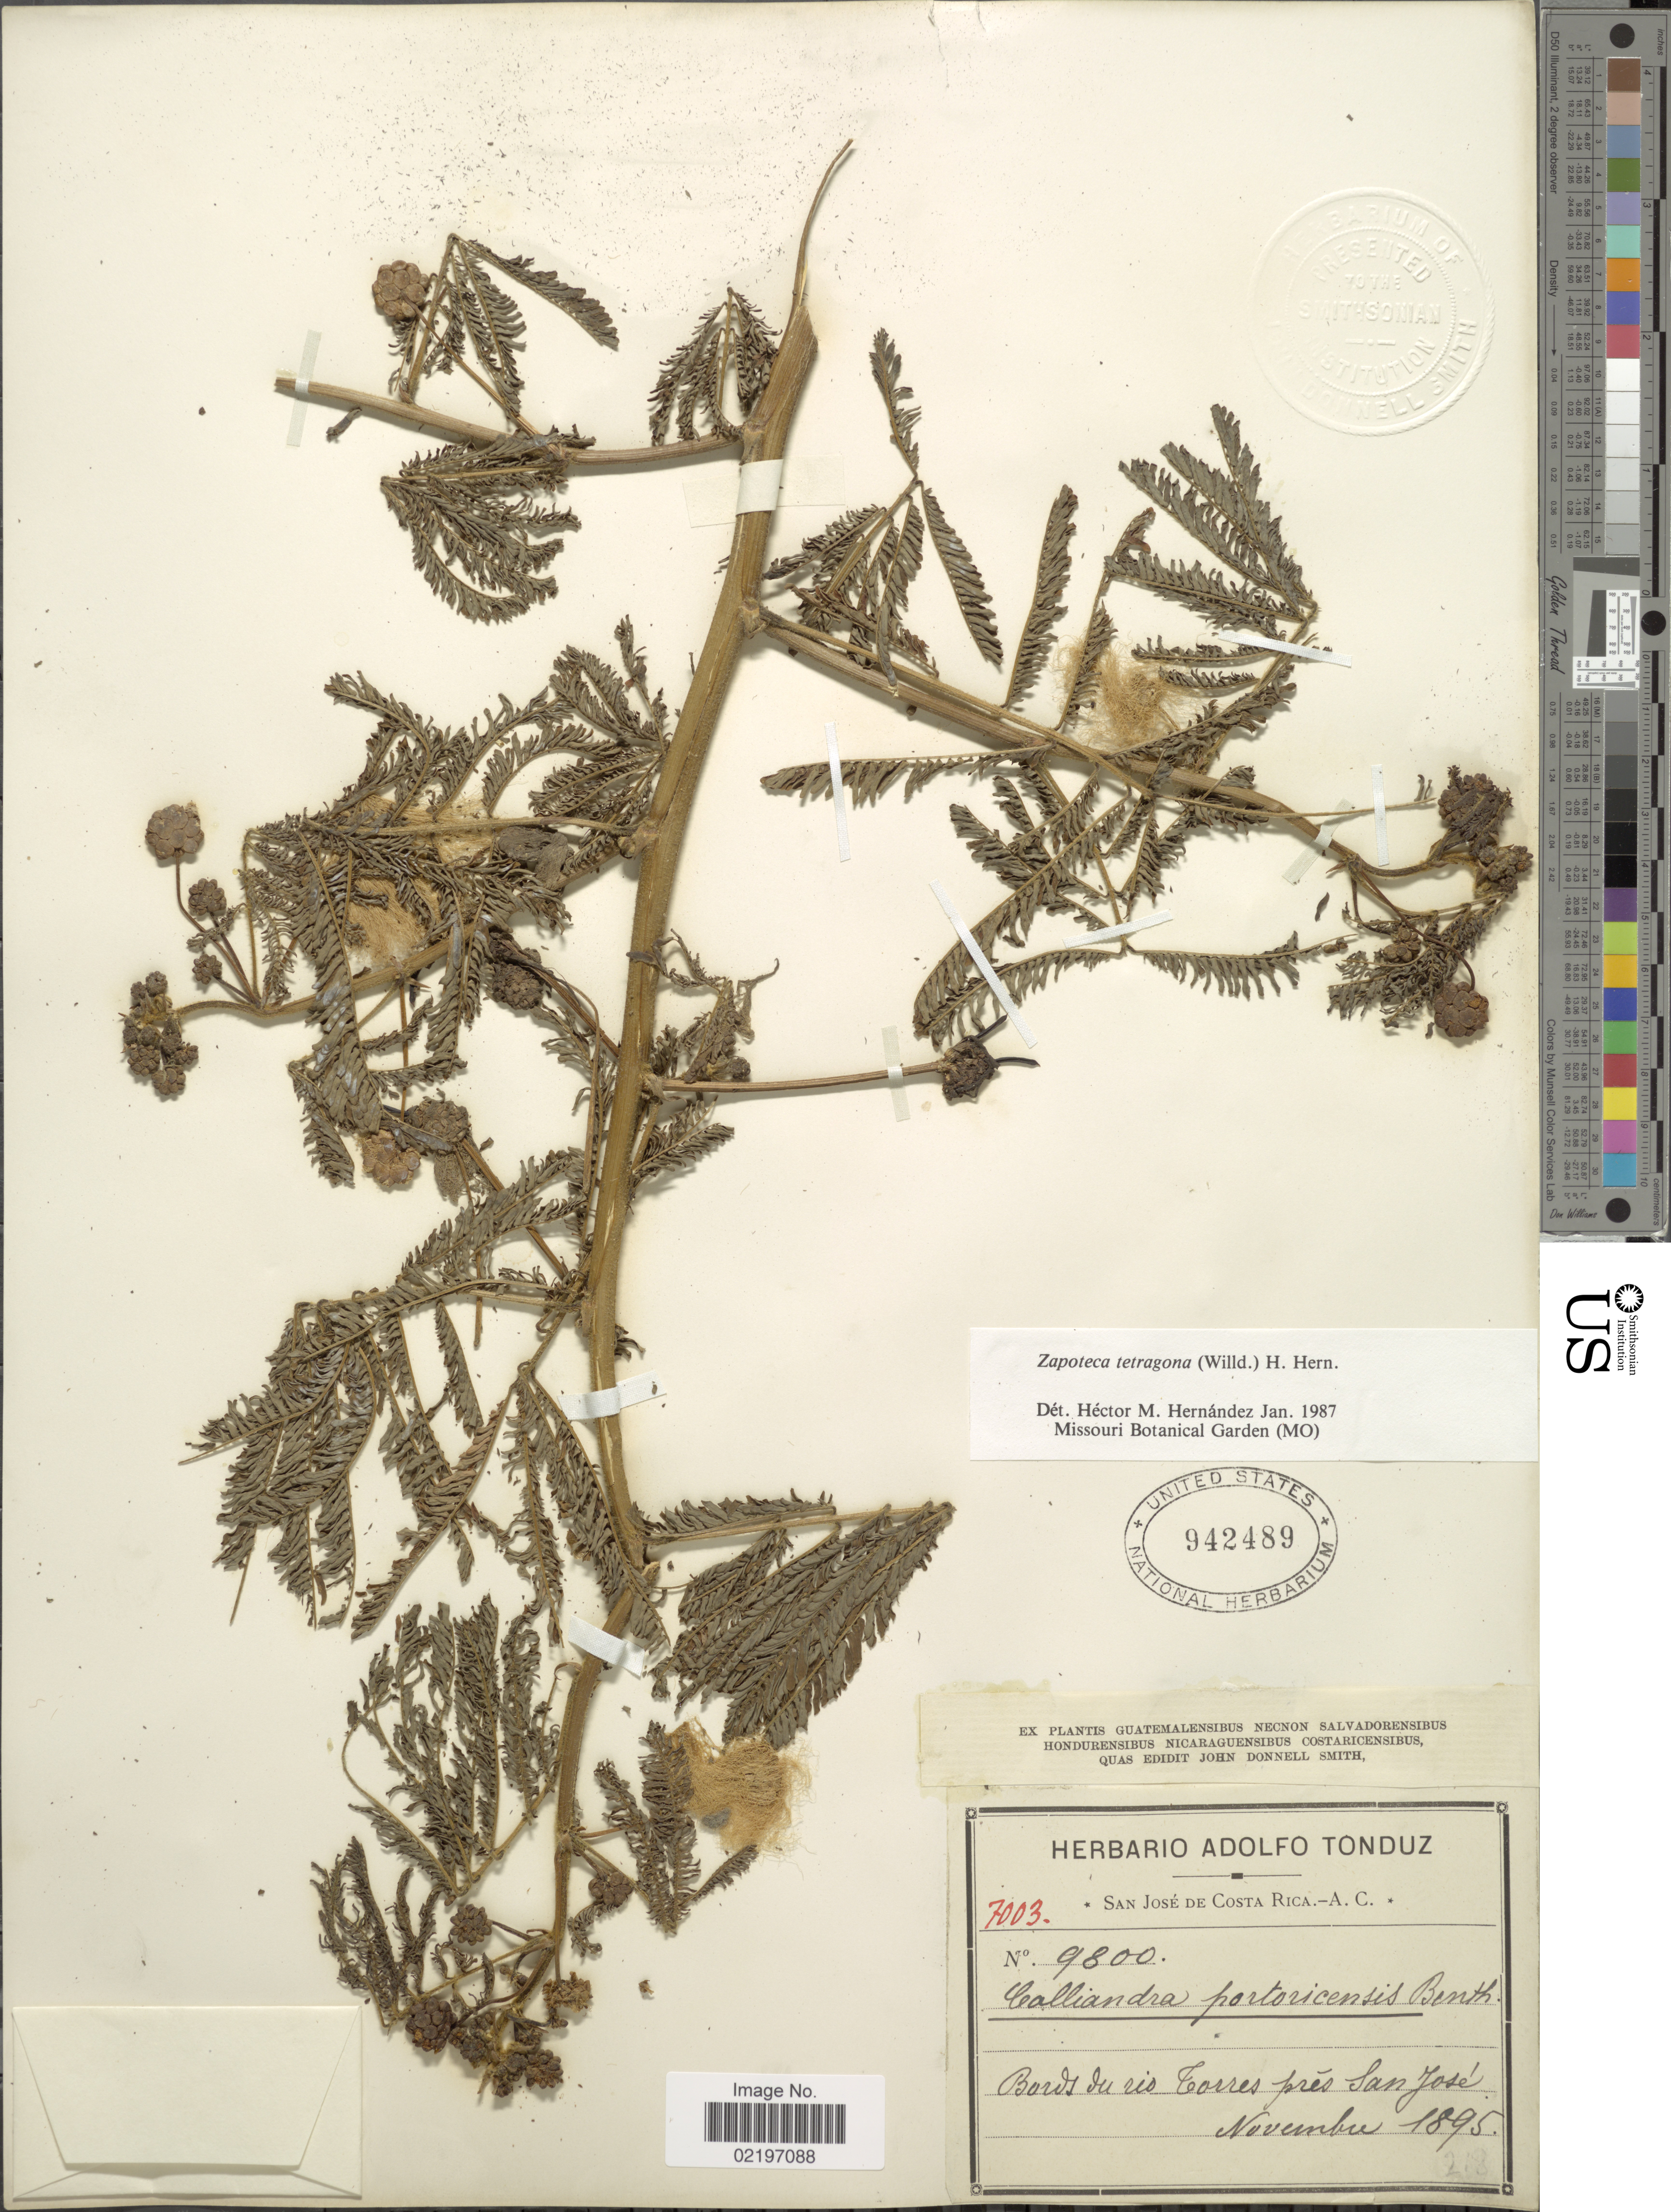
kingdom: Plantae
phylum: Tracheophyta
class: Magnoliopsida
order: Fabales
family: Fabaceae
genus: Zapoteca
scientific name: Zapoteca tetragona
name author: (Willd.) H.M. Hern.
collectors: A. Tonduz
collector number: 7003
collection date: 1895-11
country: Costa Rica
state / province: San José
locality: Bords du rio Torres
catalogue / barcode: US 942489